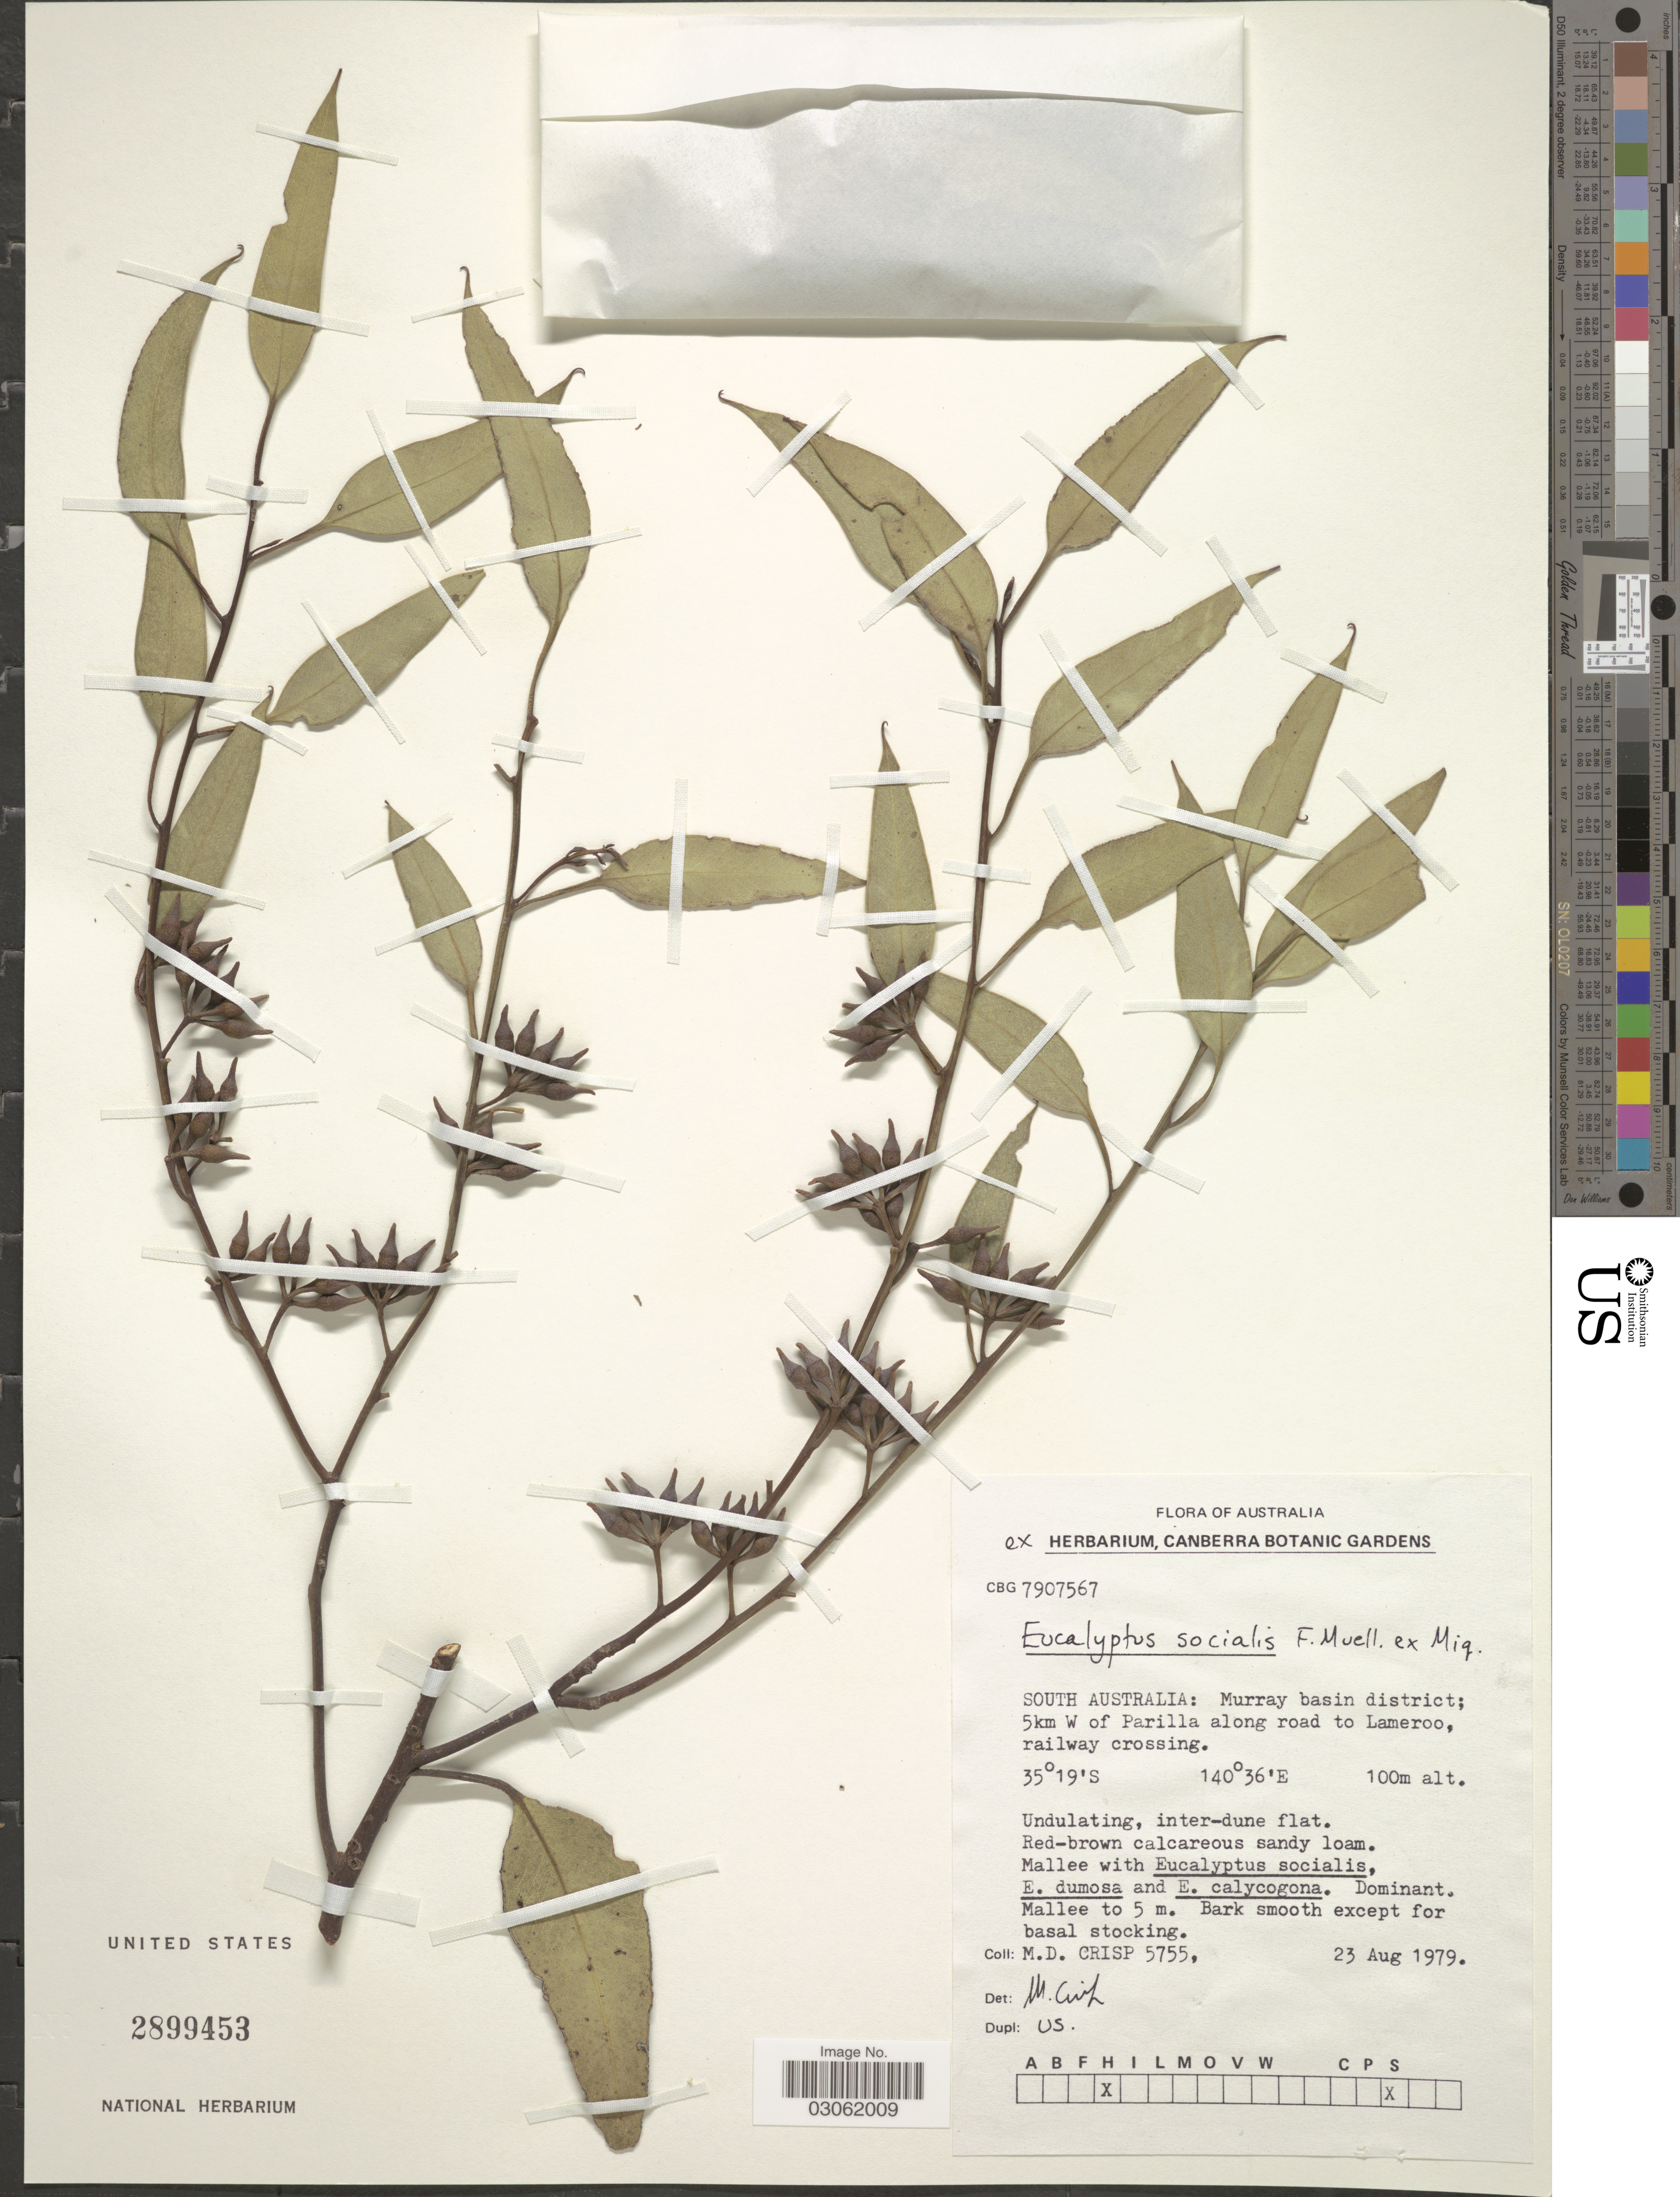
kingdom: Plantae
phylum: Tracheophyta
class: Magnoliopsida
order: Myrtales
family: Myrtaceae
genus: Eucalyptus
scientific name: Eucalyptus socialis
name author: F. Muell. ex Miq.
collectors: M. Crisp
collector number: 5755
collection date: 1979-08-23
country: Australia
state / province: South Australia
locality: Murray basin district; 5km W of Parilla along road to Lameroo, railway crossing.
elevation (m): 100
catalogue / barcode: US 2899453